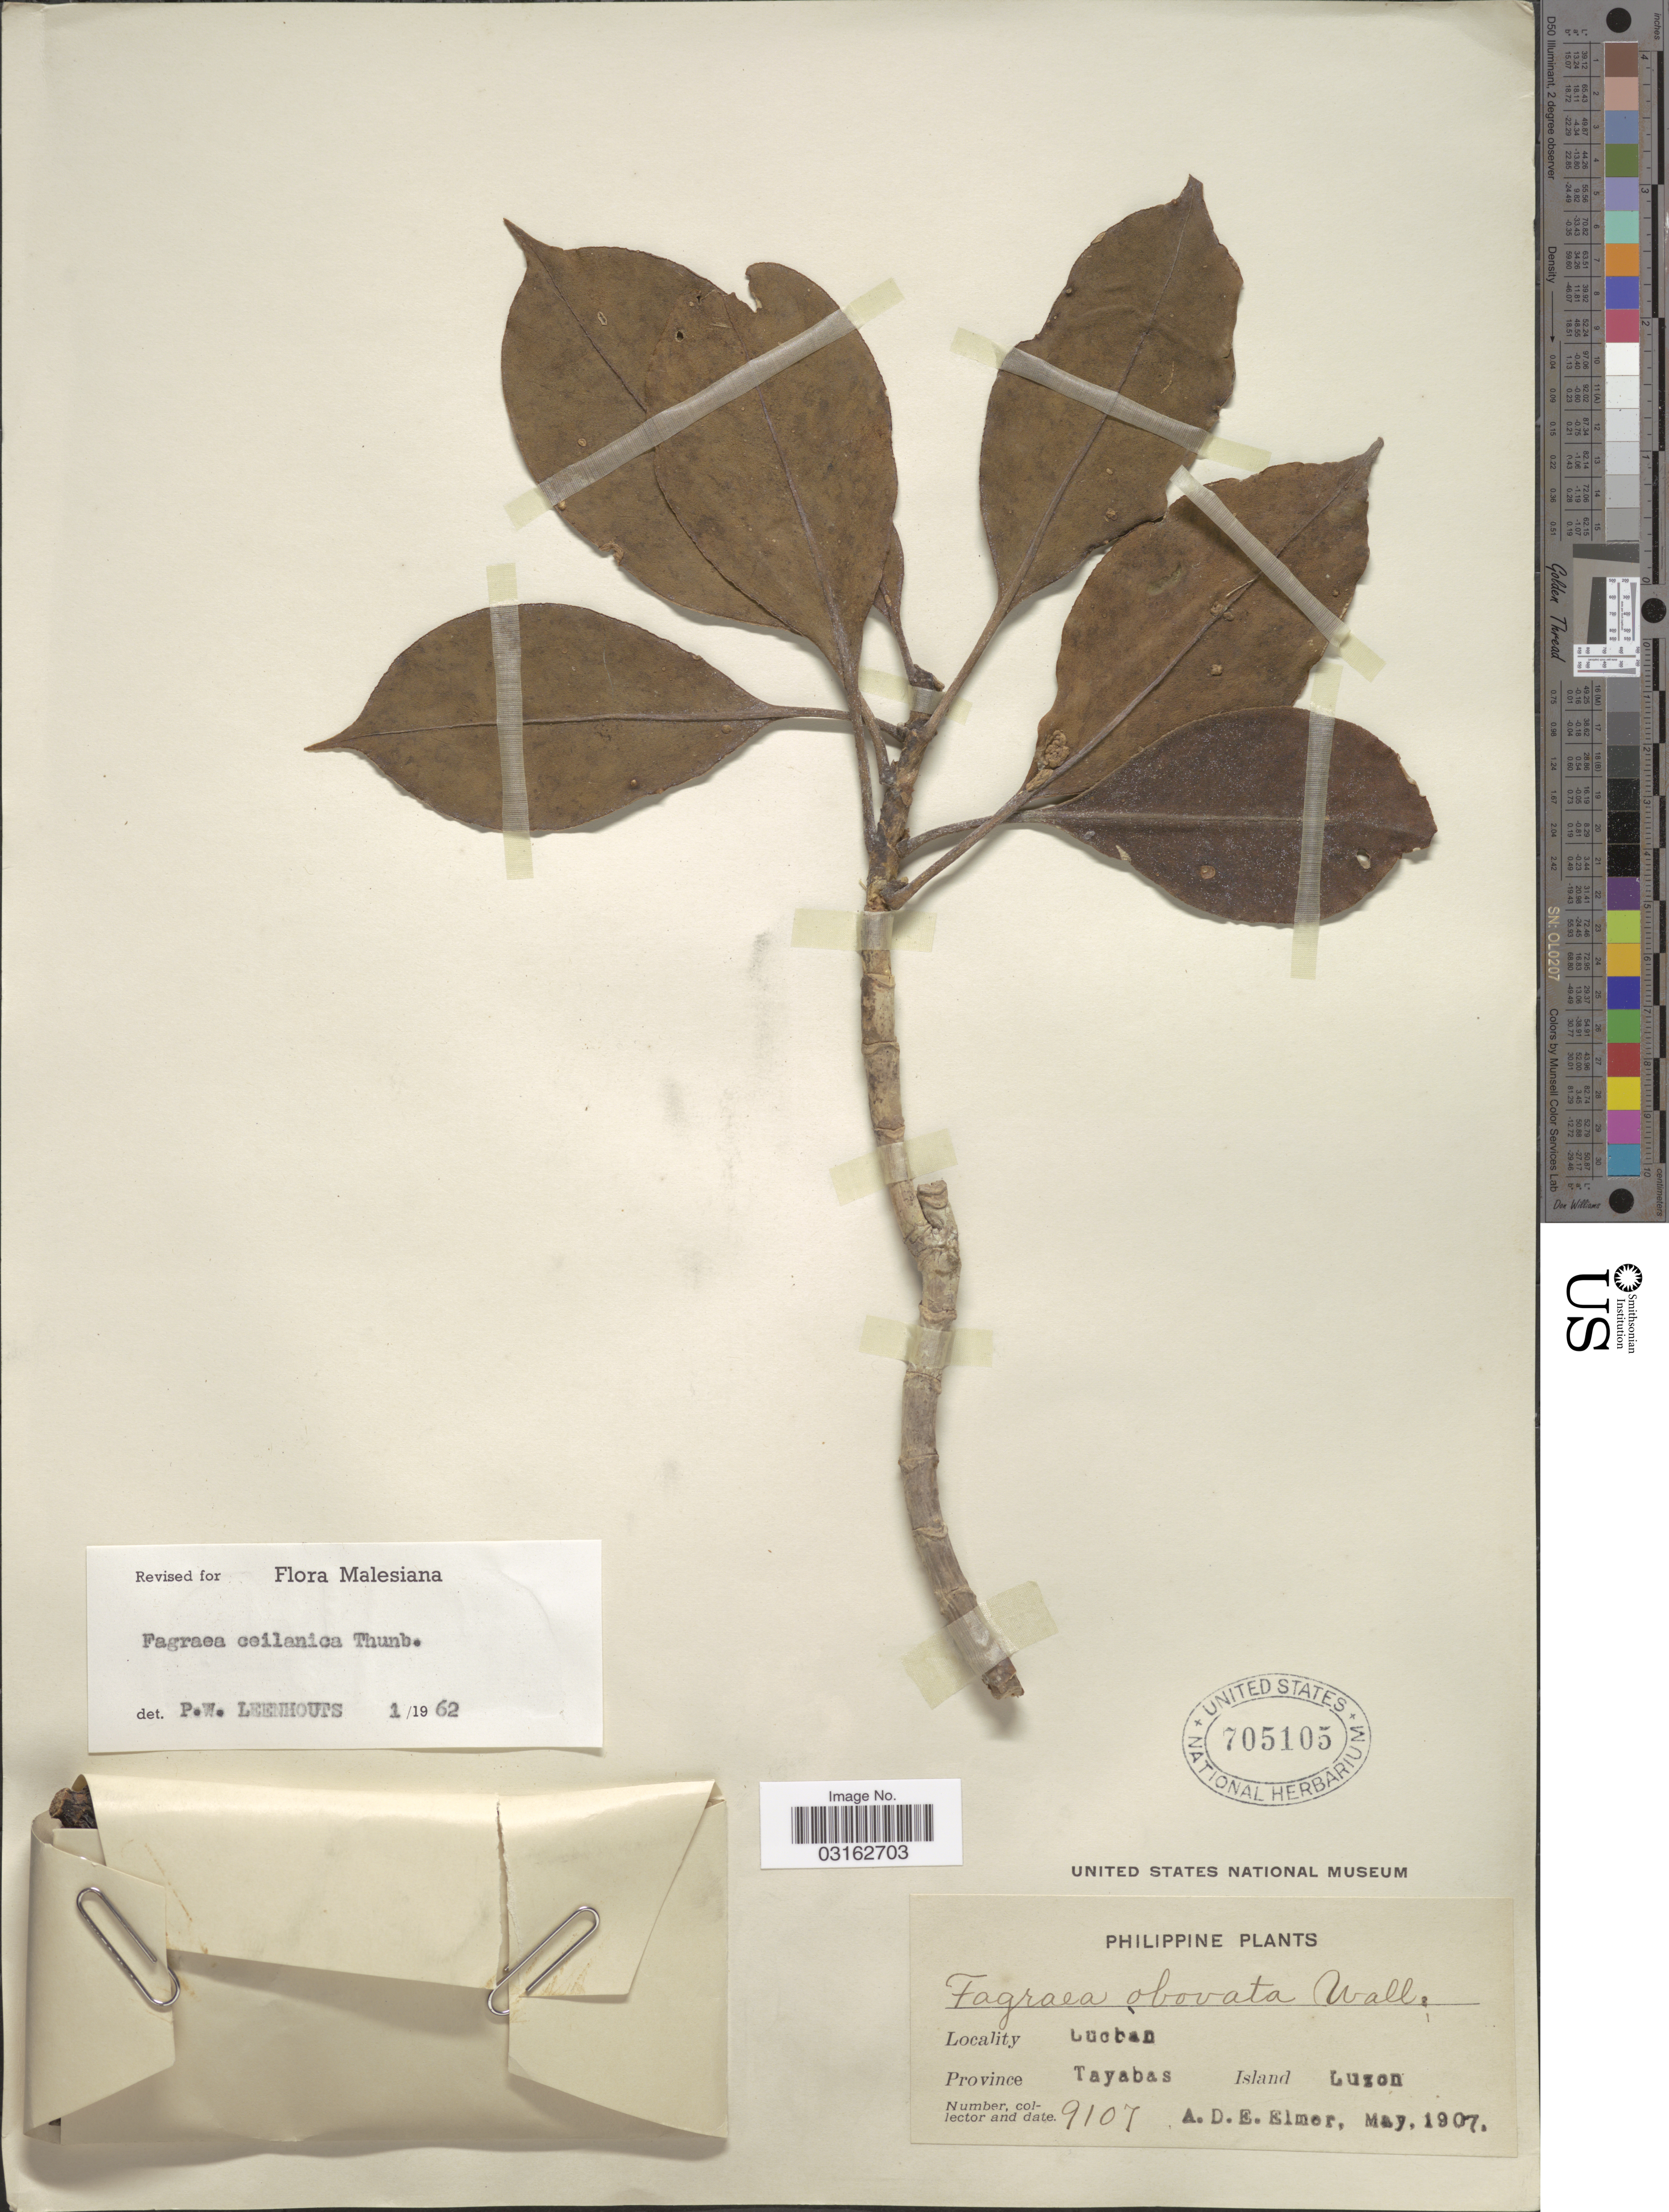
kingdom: Plantae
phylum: Tracheophyta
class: Magnoliopsida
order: Gentianales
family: Gentianaceae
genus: Fagraea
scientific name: Fagraea ceilanica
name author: Thunb.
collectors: A. D. E. Elmer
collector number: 9107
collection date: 1907-05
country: Philippines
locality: Lucban, Province Tayabas, Island Luzon.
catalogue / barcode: US 705105